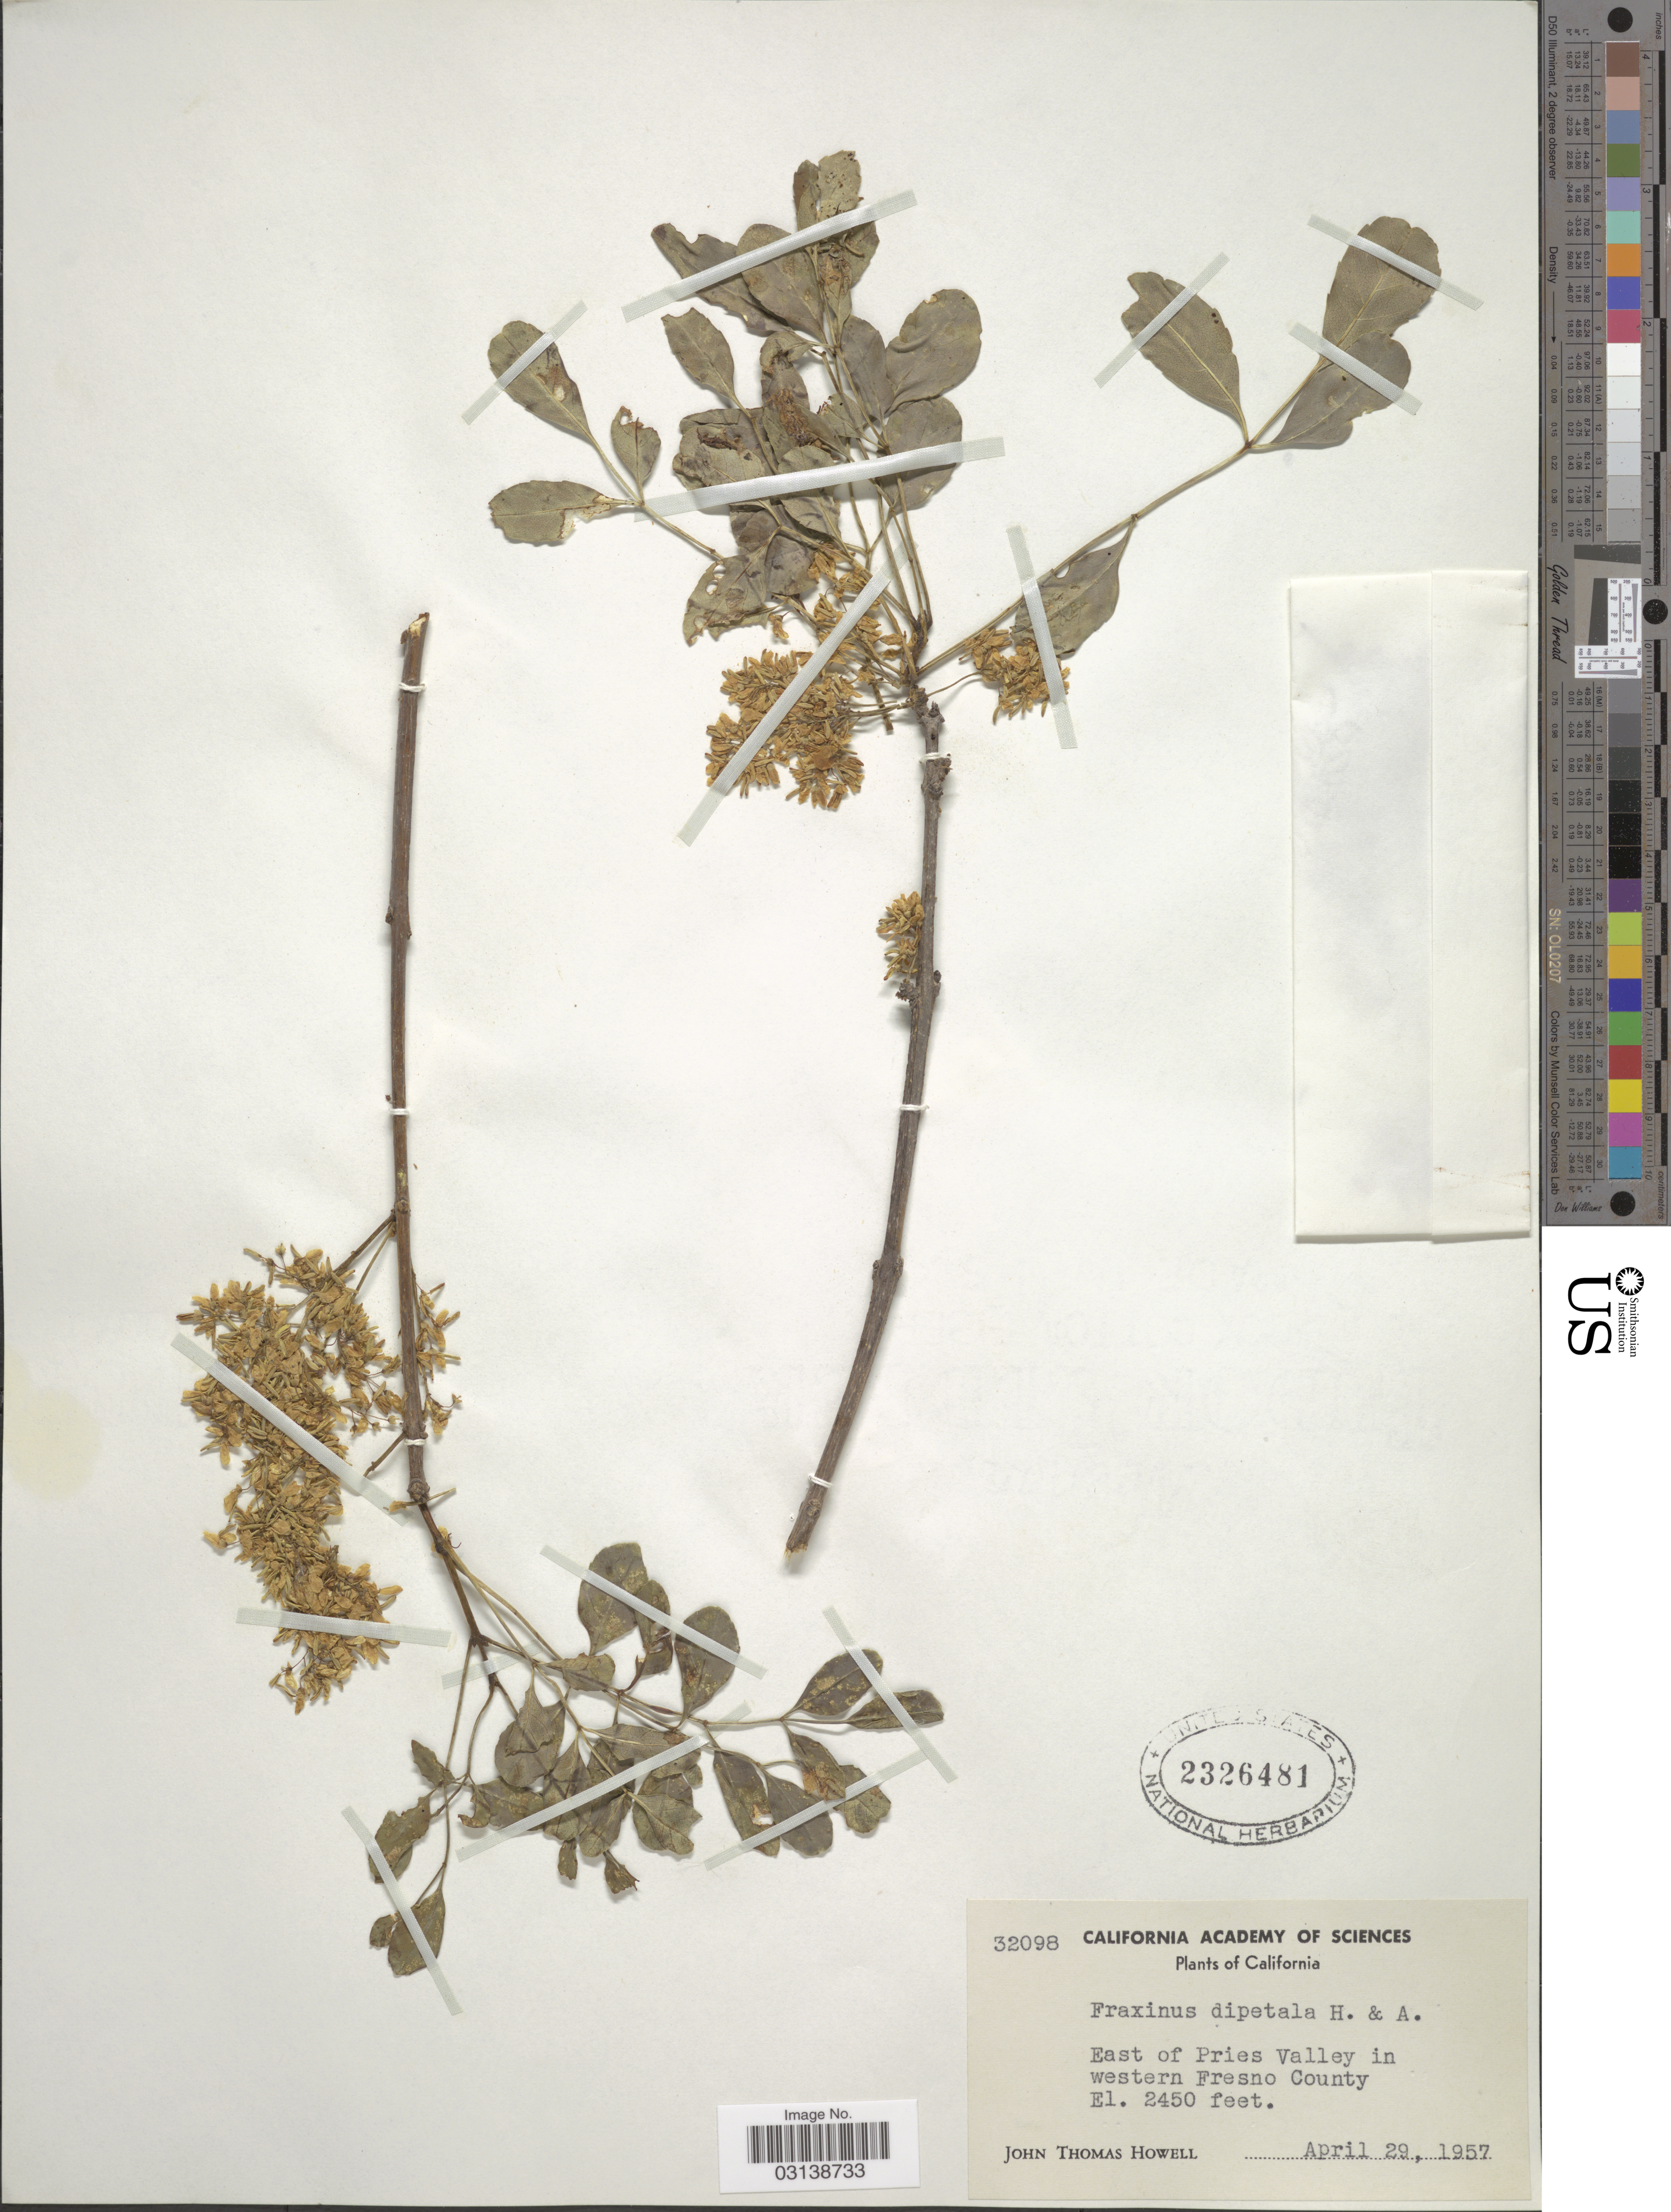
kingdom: Plantae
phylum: Tracheophyta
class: Magnoliopsida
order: Lamiales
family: Oleaceae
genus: Fraxinus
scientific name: Fraxinus dipetala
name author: Hook. & Arn.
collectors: J. T. Howell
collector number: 32098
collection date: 1957-04-29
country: United States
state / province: California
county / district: Fresno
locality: East of Pries Valley in western Fresno County.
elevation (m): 747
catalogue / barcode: US 2326481